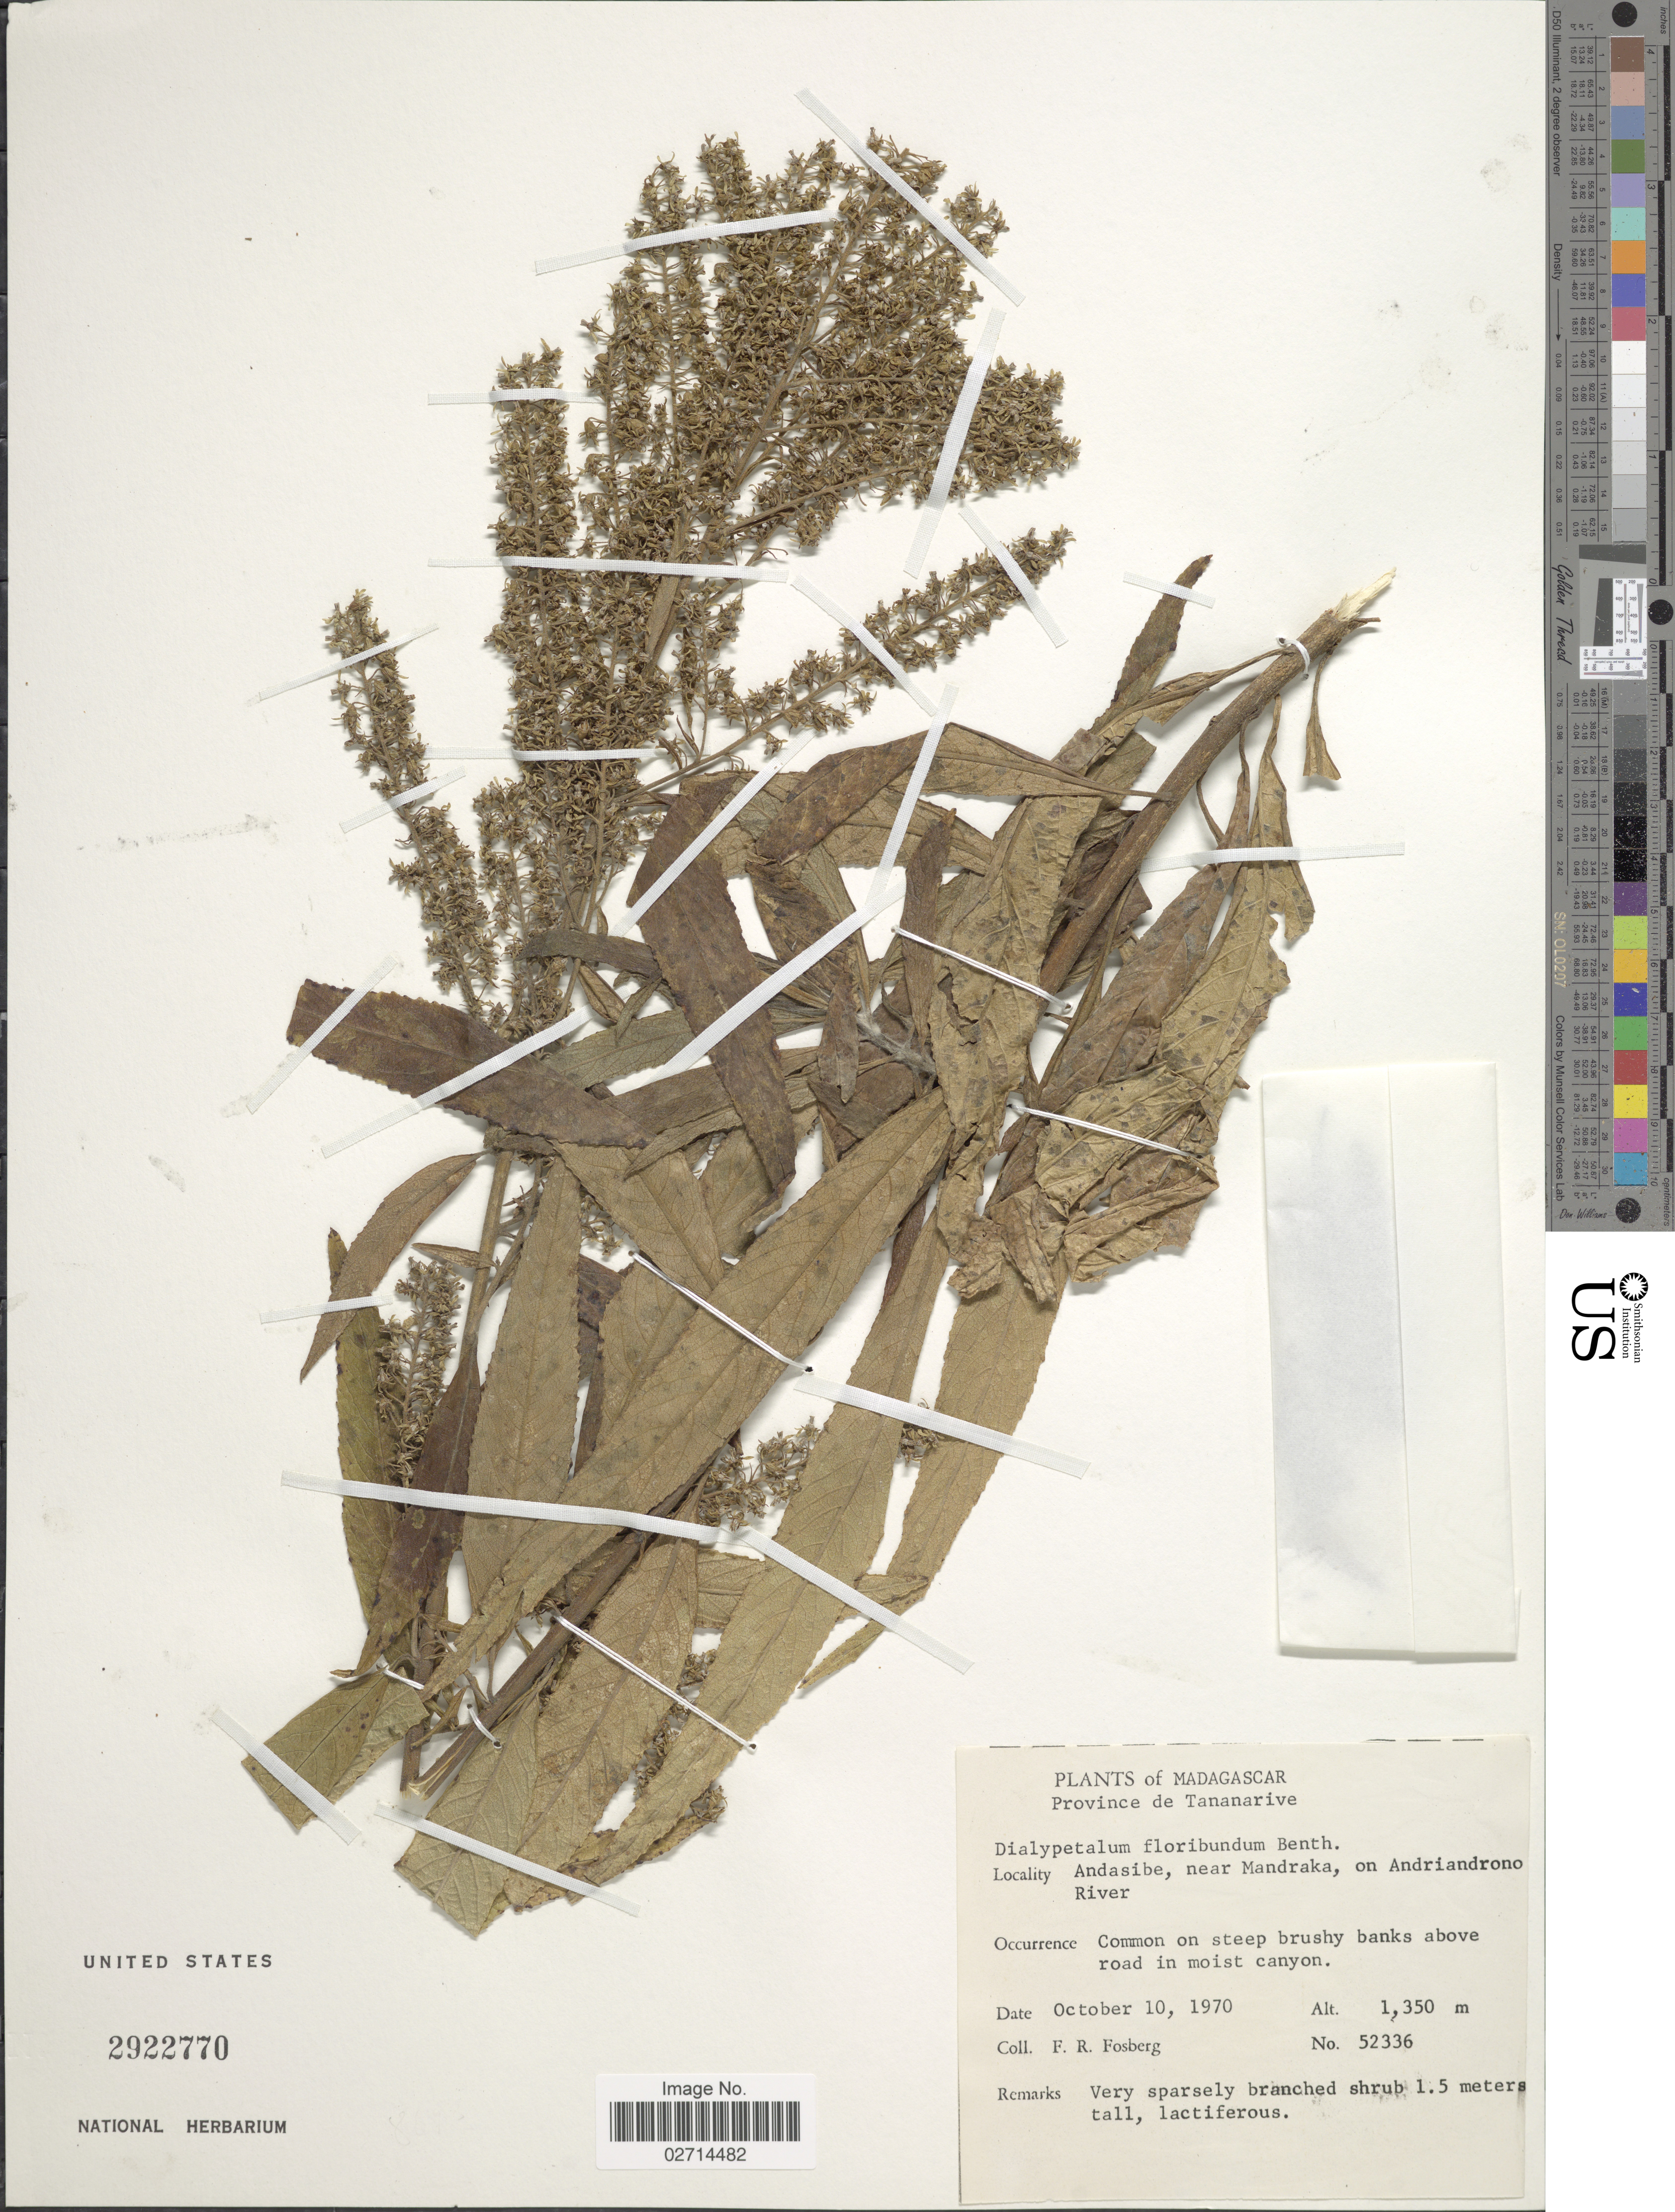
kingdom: Plantae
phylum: Tracheophyta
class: Magnoliopsida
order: Asterales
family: Campanulaceae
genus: Dialypetalum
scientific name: Dialypetalum floribundum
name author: Benth.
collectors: F. R. Fosberg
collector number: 52336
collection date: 1970-10-10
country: Madagascar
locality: Province de Tananarive. Andasibe, near Mandraka, on Andriandrono River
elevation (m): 1350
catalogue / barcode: US 2922770